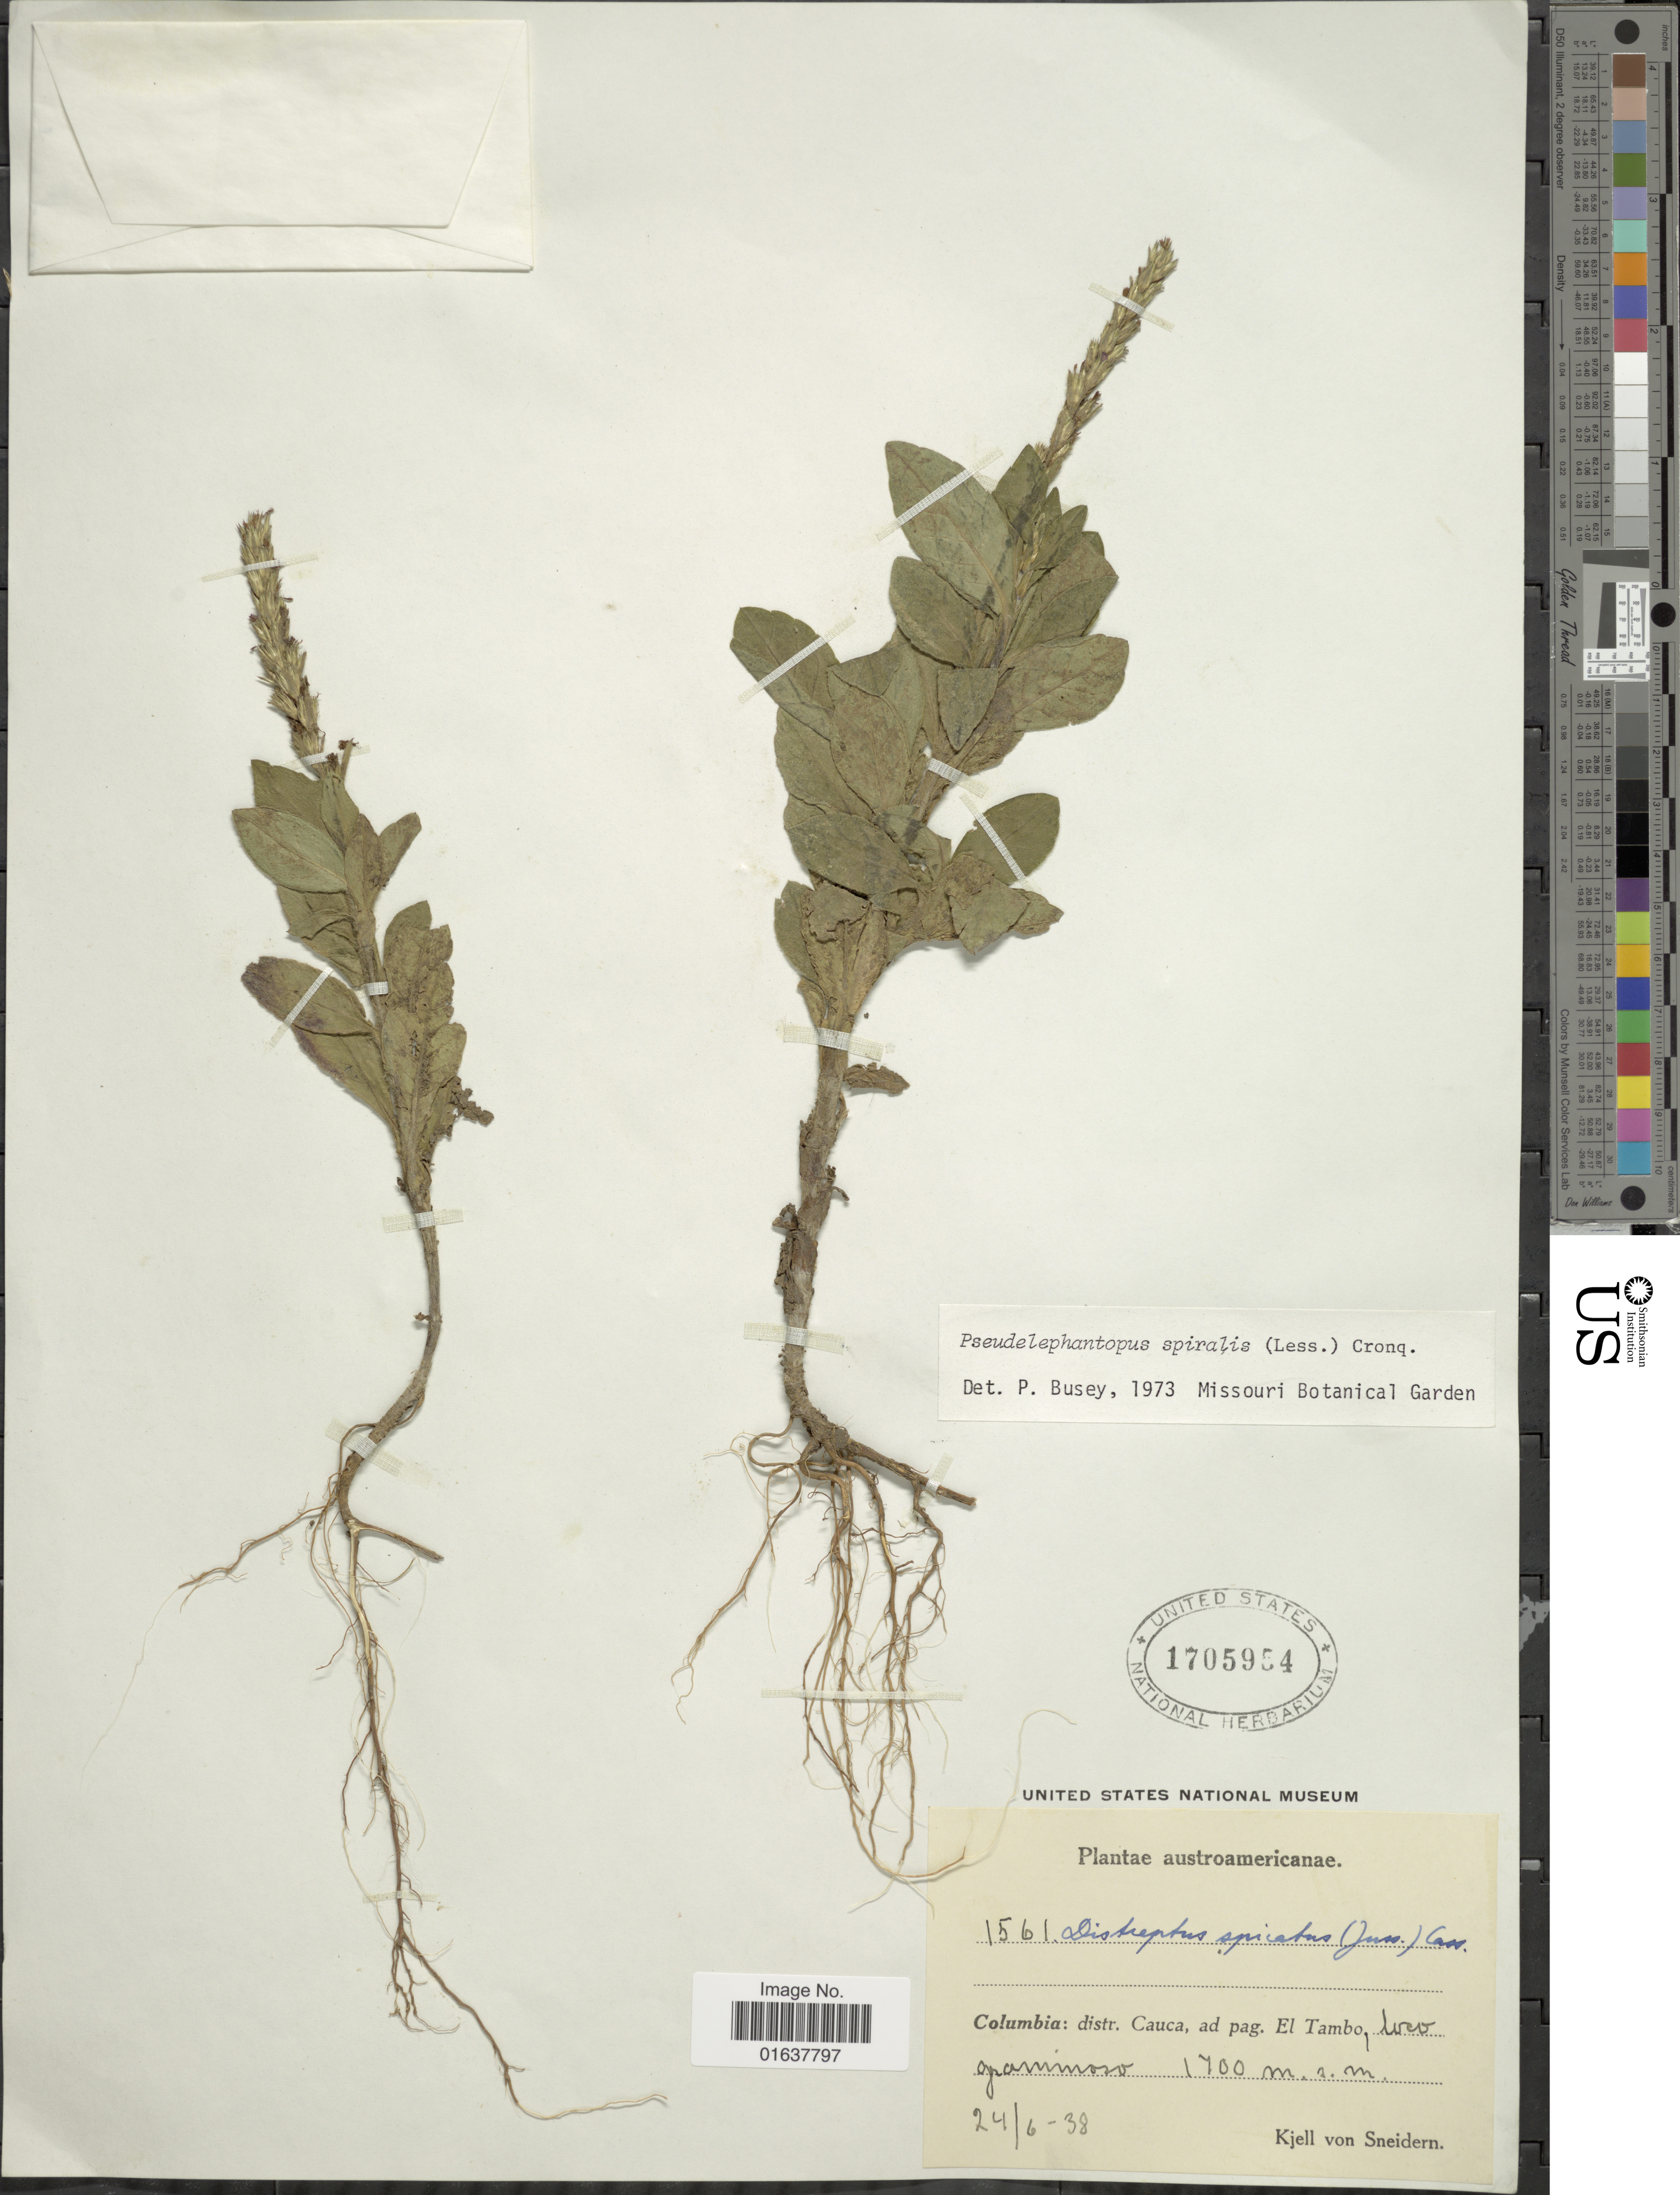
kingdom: Plantae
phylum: Tracheophyta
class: Magnoliopsida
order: Asterales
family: Asteraceae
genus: Pseudelephantopus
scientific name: Pseudelephantopus spiralis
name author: (Less.) Cronquist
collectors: K. von Sneidern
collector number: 1561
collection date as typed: Transcribed d/m/y: 24/6/38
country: Colombia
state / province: Cauca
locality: Distr. Cauca, ad pag. El tambo, loco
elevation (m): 1700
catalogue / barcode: US 1705954